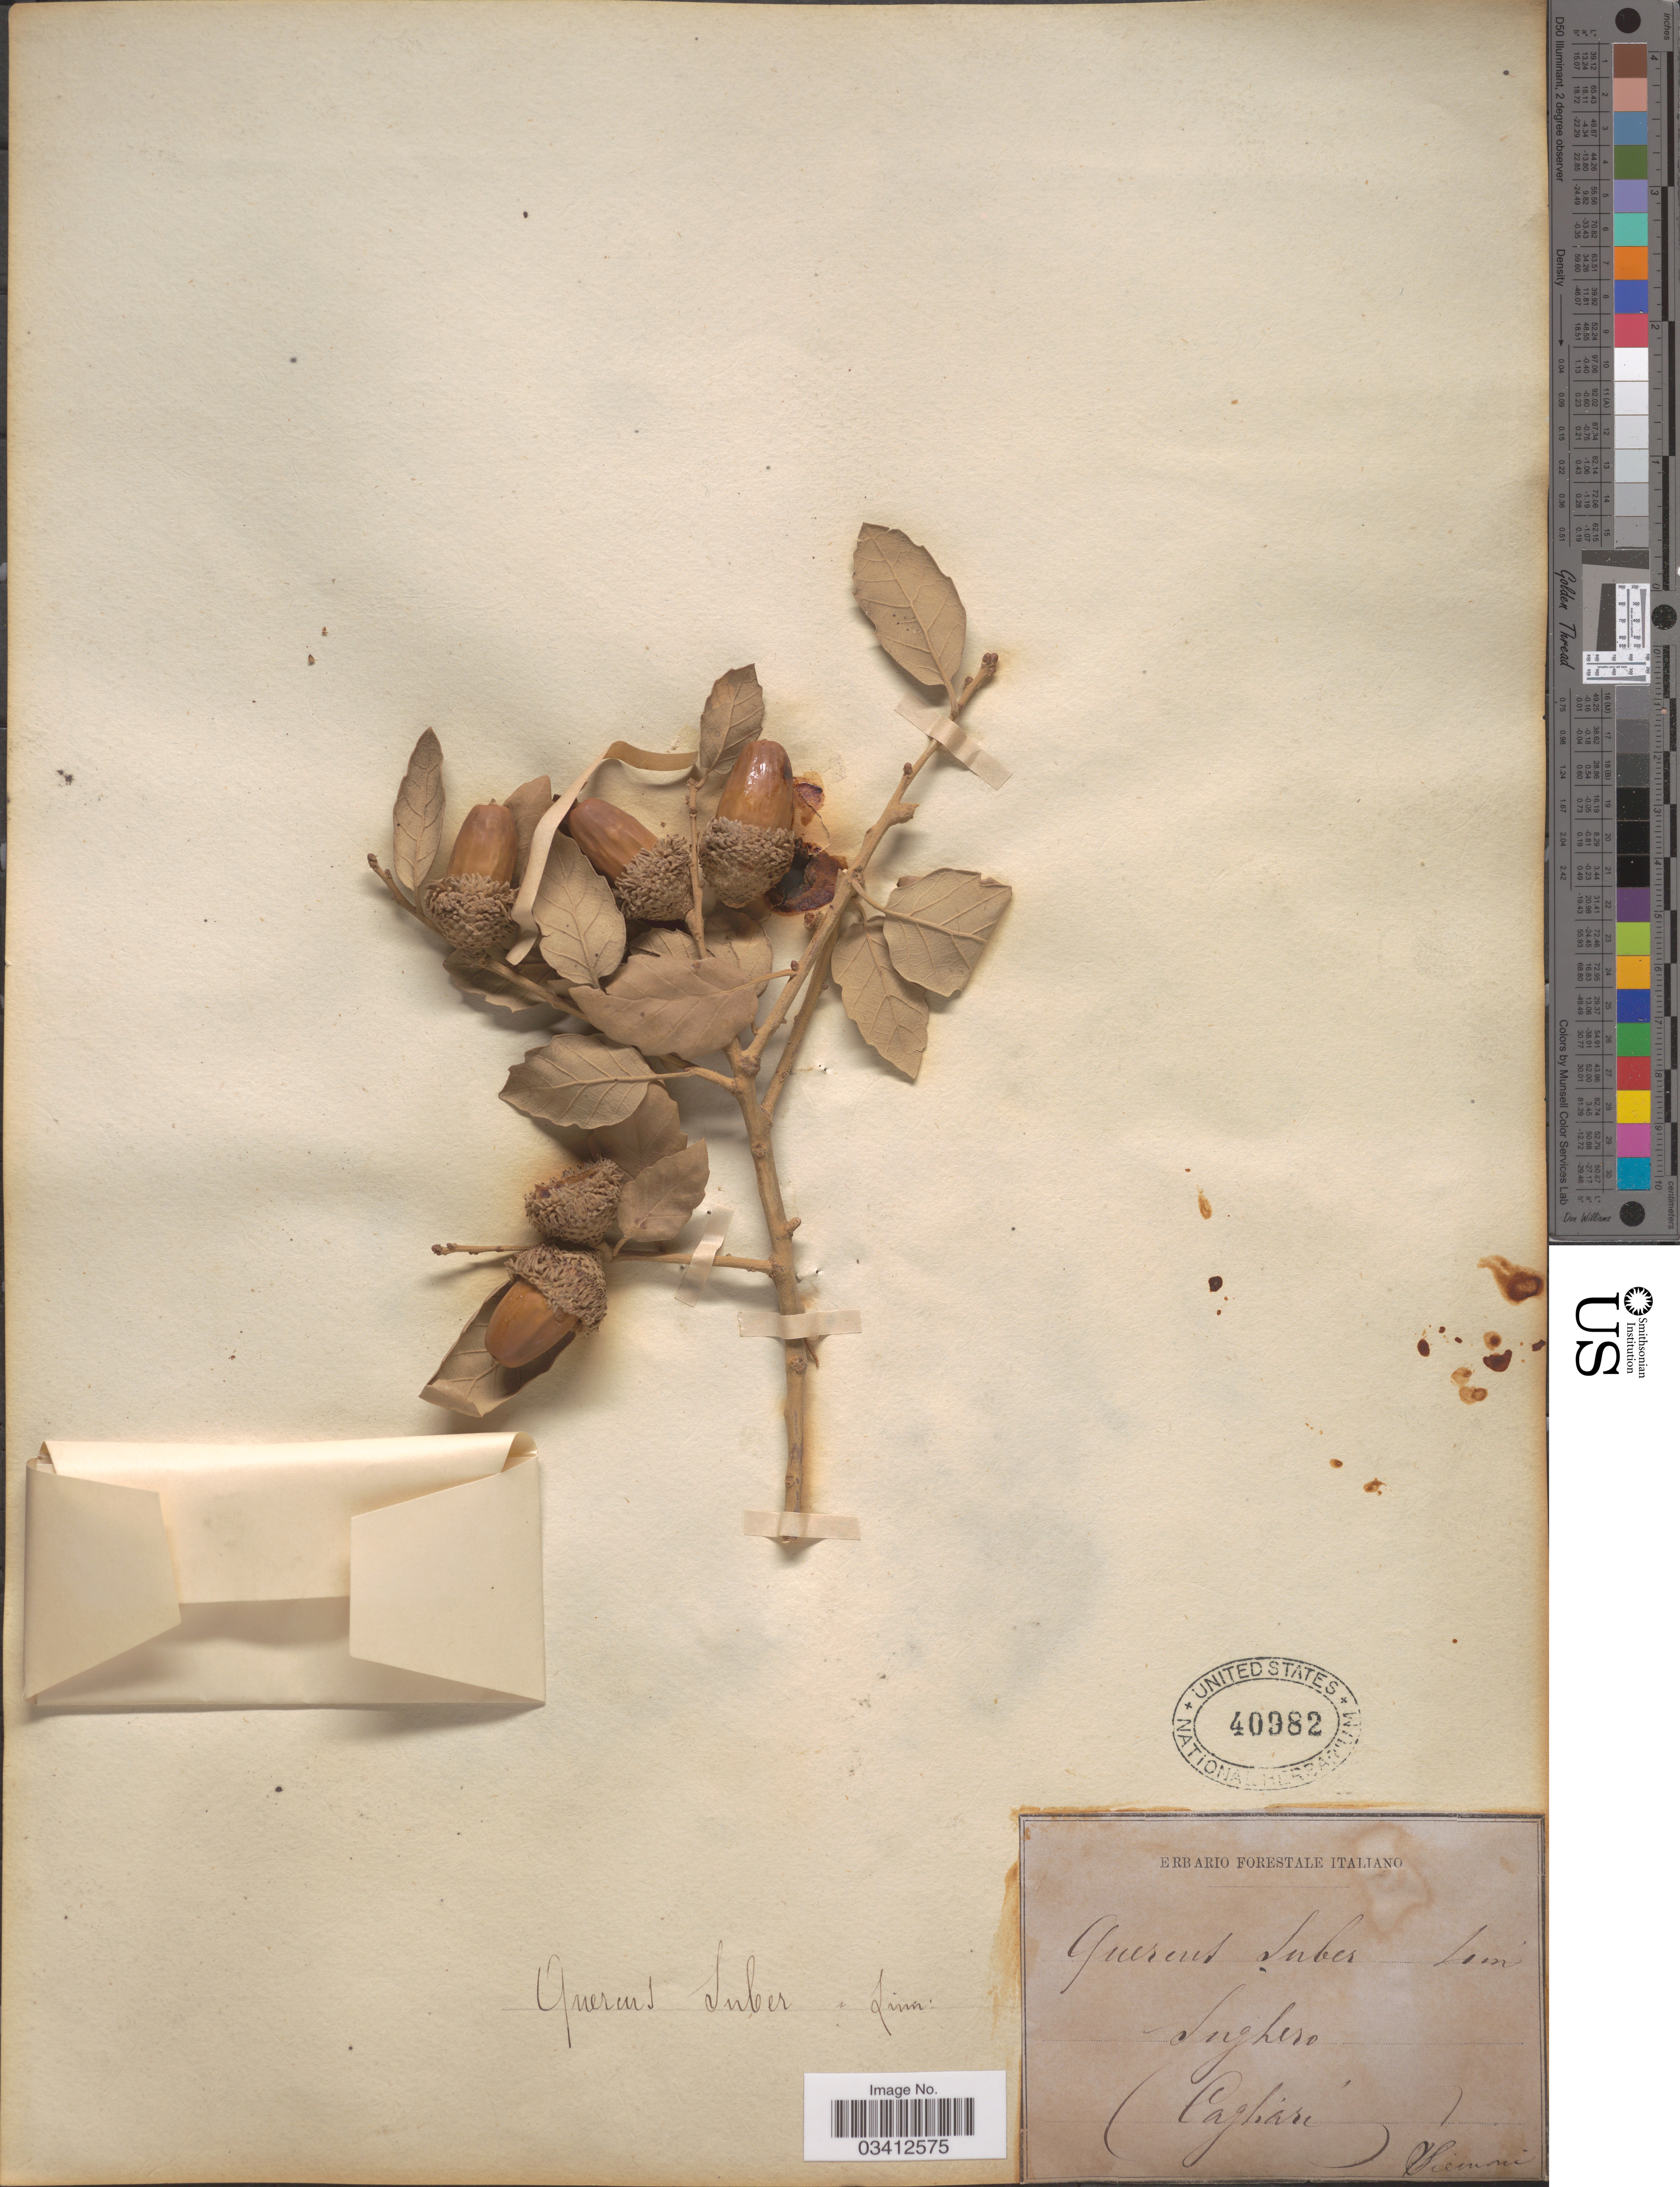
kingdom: Plantae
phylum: Tracheophyta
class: Magnoliopsida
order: Fagales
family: Fagaceae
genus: Quercus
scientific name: Quercus suber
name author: L.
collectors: Siemoni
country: Italy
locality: Sughero (Cagháre). [interpreted] [unsure placement]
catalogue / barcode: US 40982